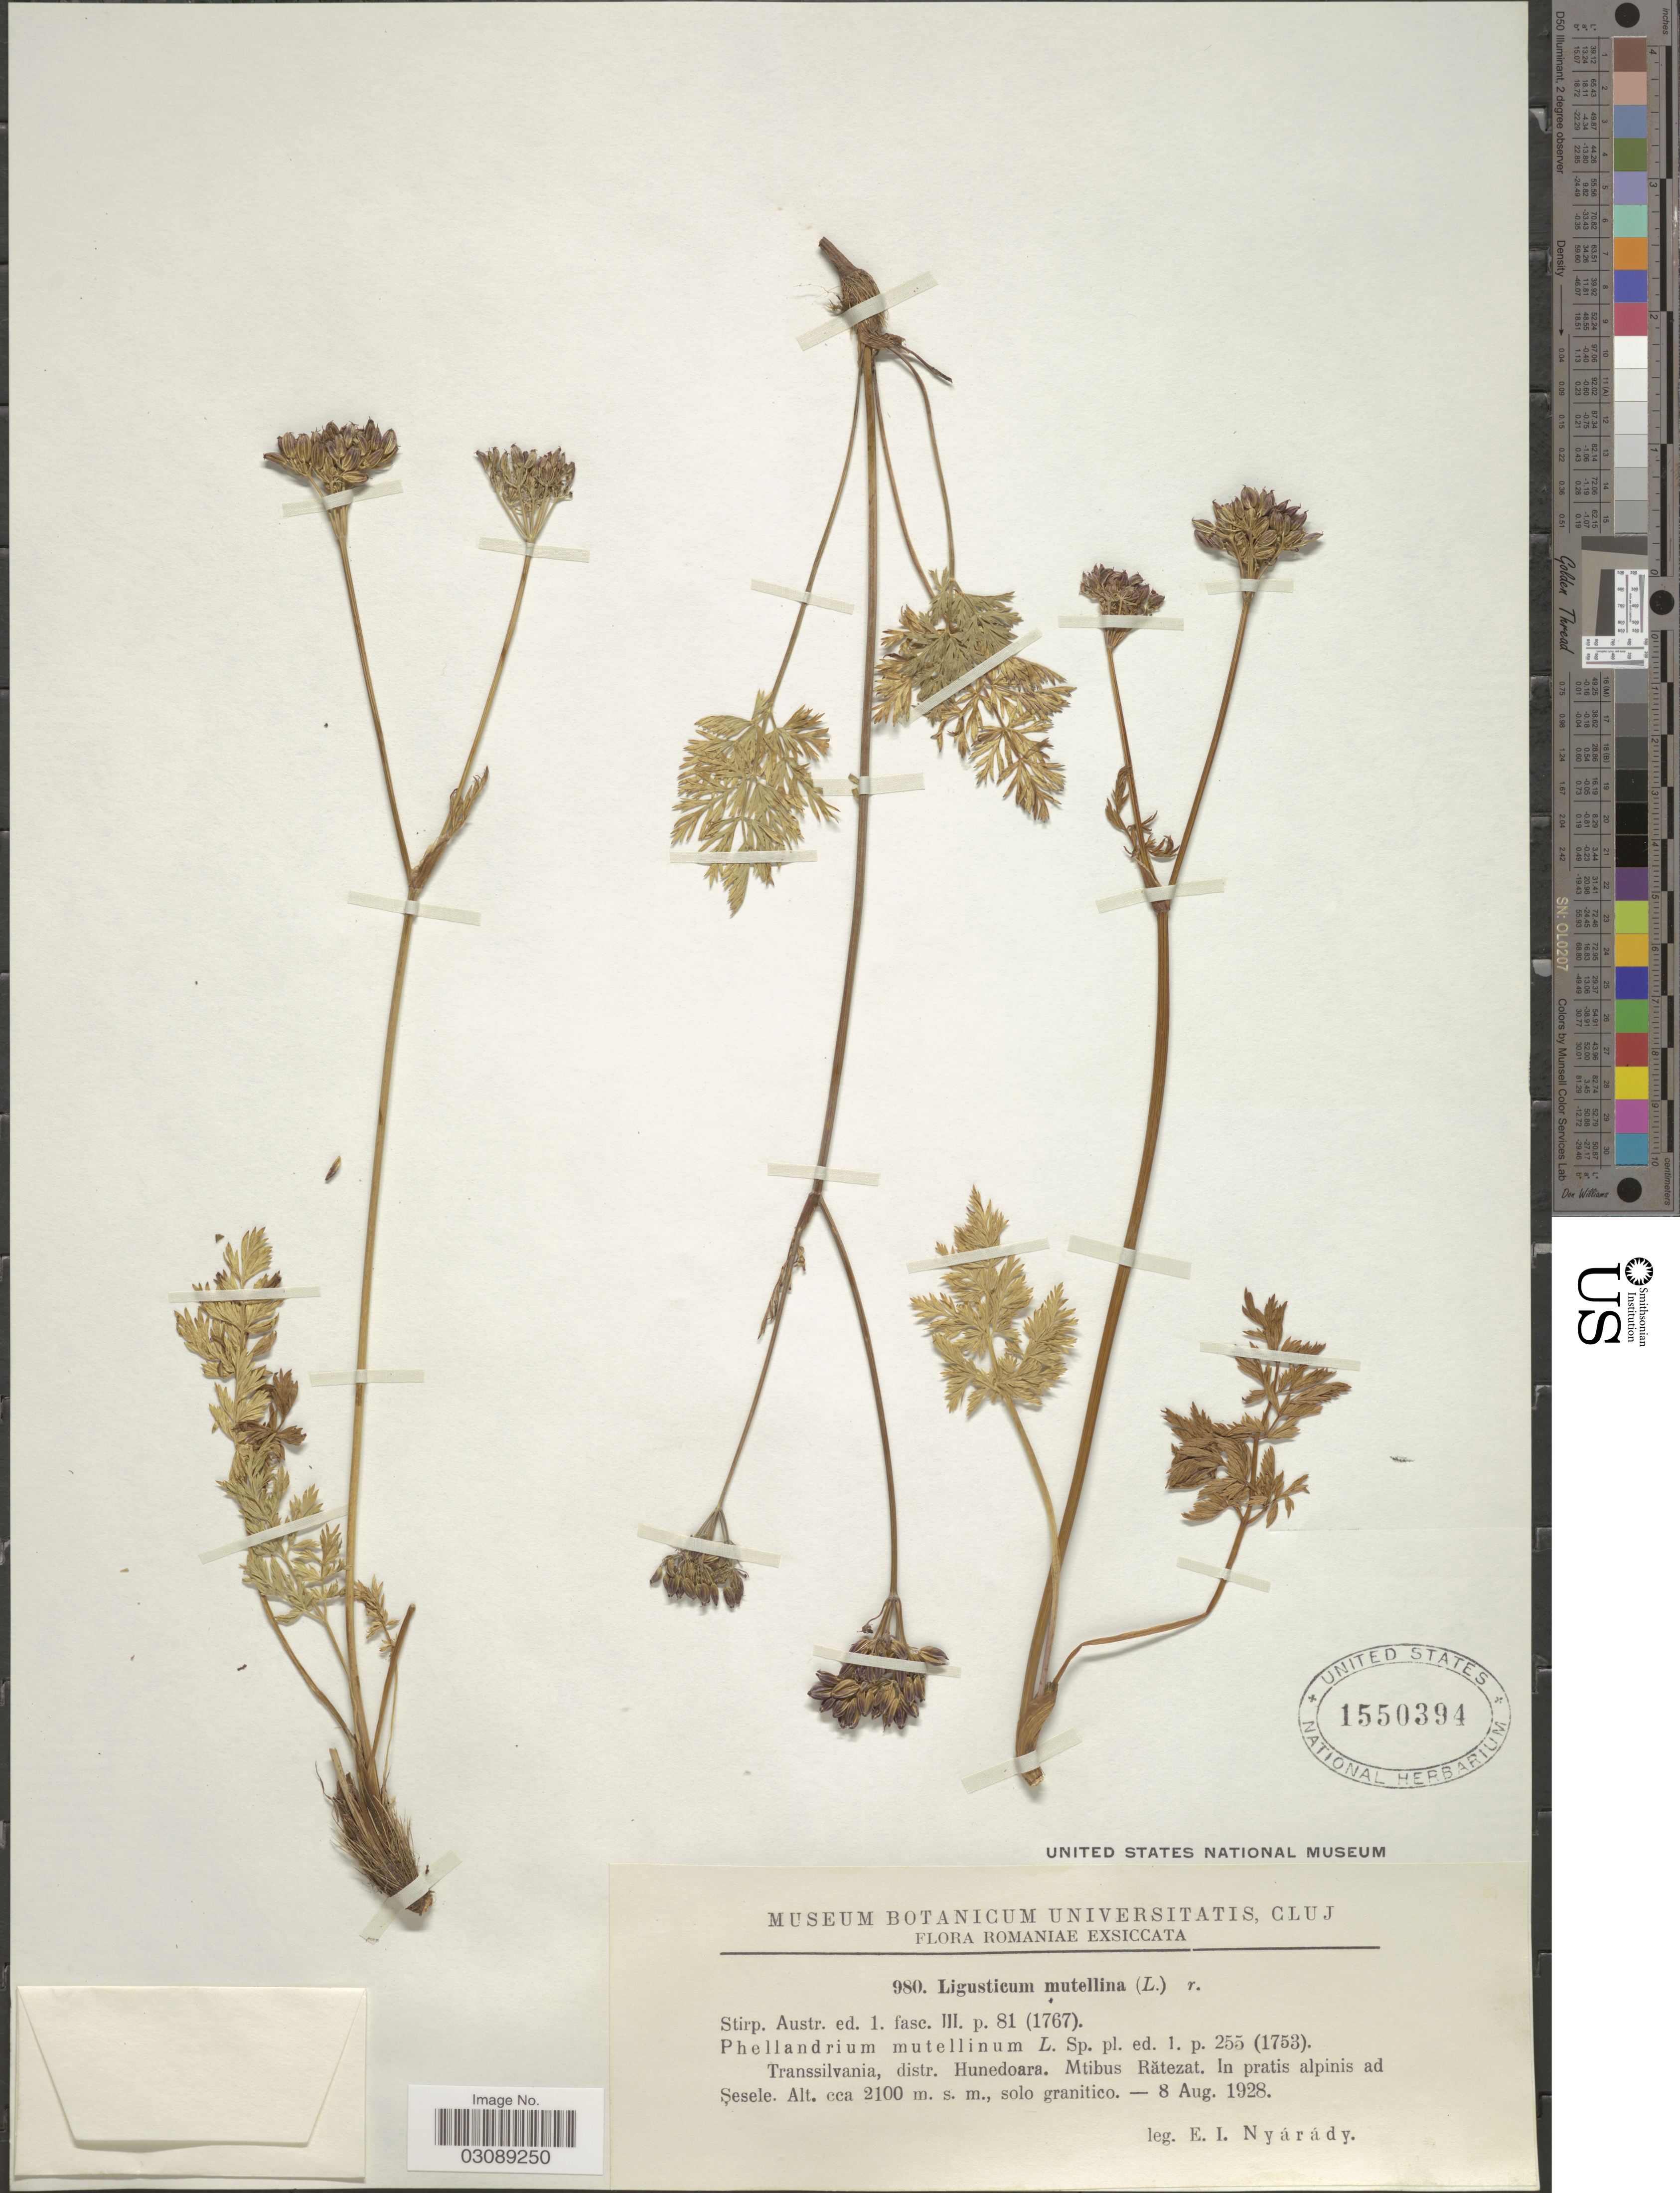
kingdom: Plantae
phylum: Tracheophyta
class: Magnoliopsida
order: Apiales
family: Apiaceae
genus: Ligusticum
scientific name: Ligusticum mutellina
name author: Crantz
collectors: E. Nyárády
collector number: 980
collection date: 1928-08-08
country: Romania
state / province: Hunedoara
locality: Transsilvania, distr. Hunedoara. Mtibus Ratezat. in pratis alpinis ad Sesele.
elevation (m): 2100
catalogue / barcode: US 1550394